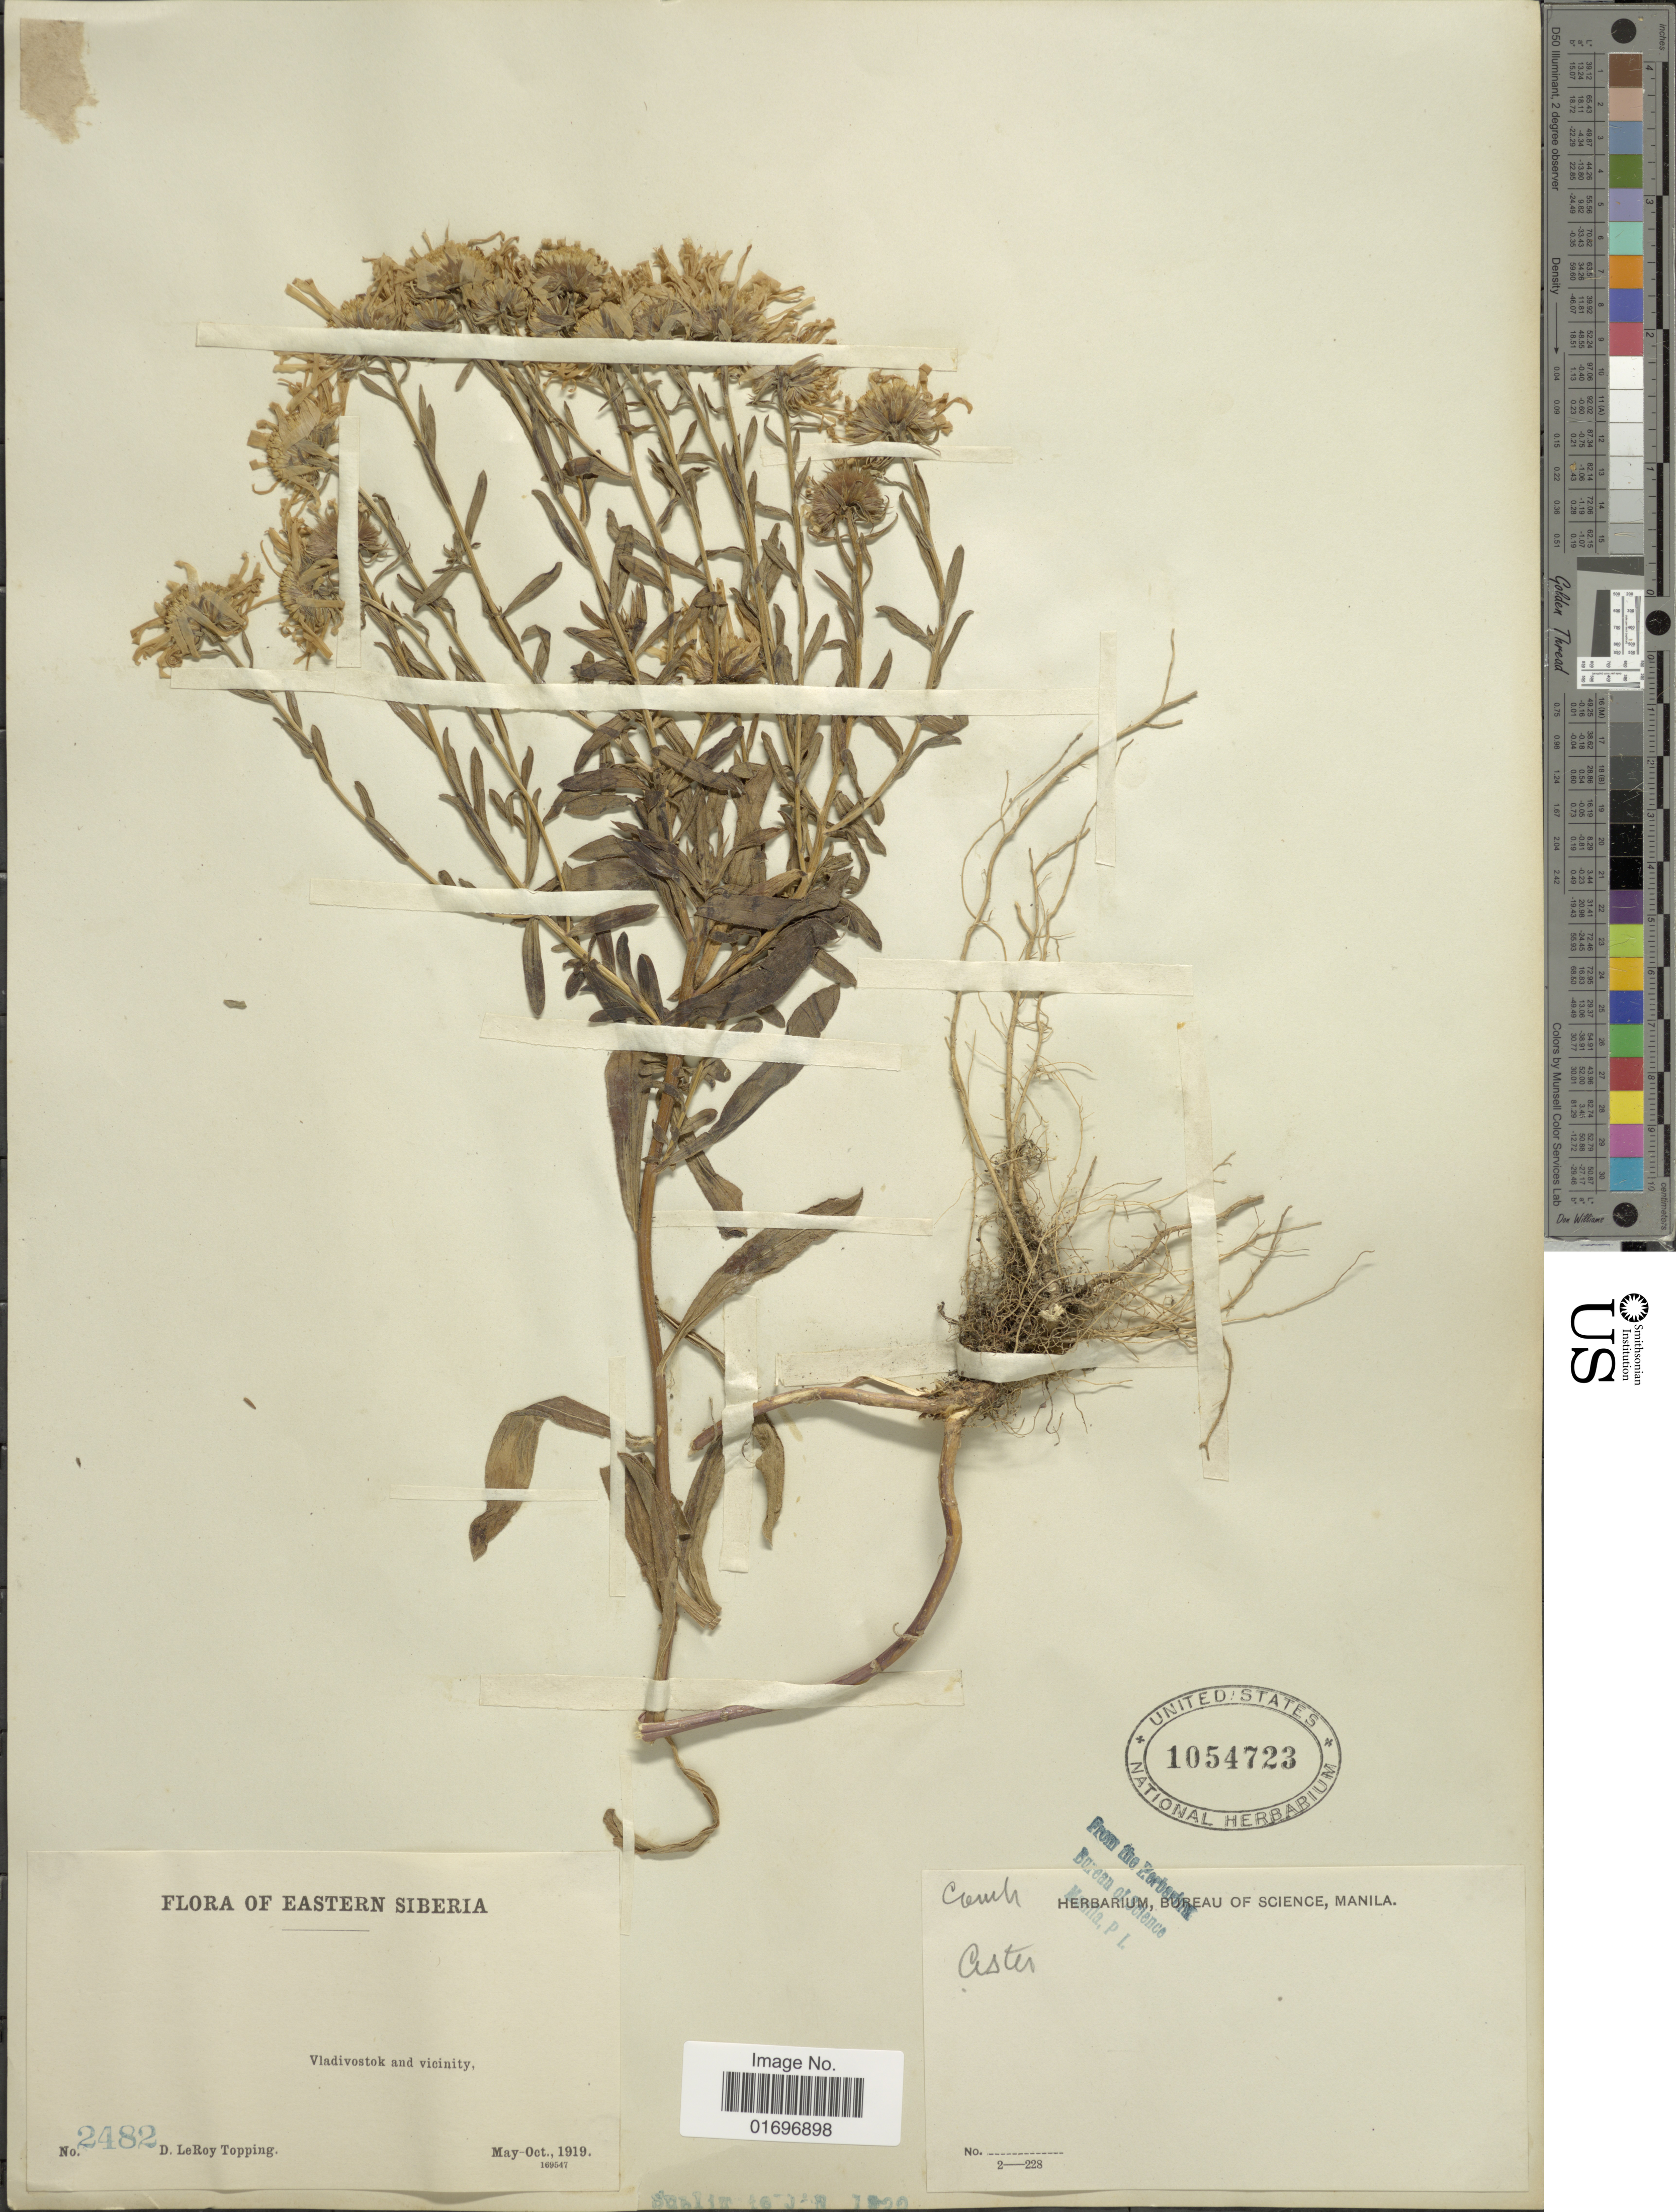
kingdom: Plantae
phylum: Tracheophyta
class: Magnoliopsida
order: Asterales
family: Asteraceae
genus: Aster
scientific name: Aster sp.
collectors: D. L. Topping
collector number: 2482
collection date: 1919-05/1919-10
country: Russian Federation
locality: Eastern Siberia. Vladivostok and vicinity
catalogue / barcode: US 1054723